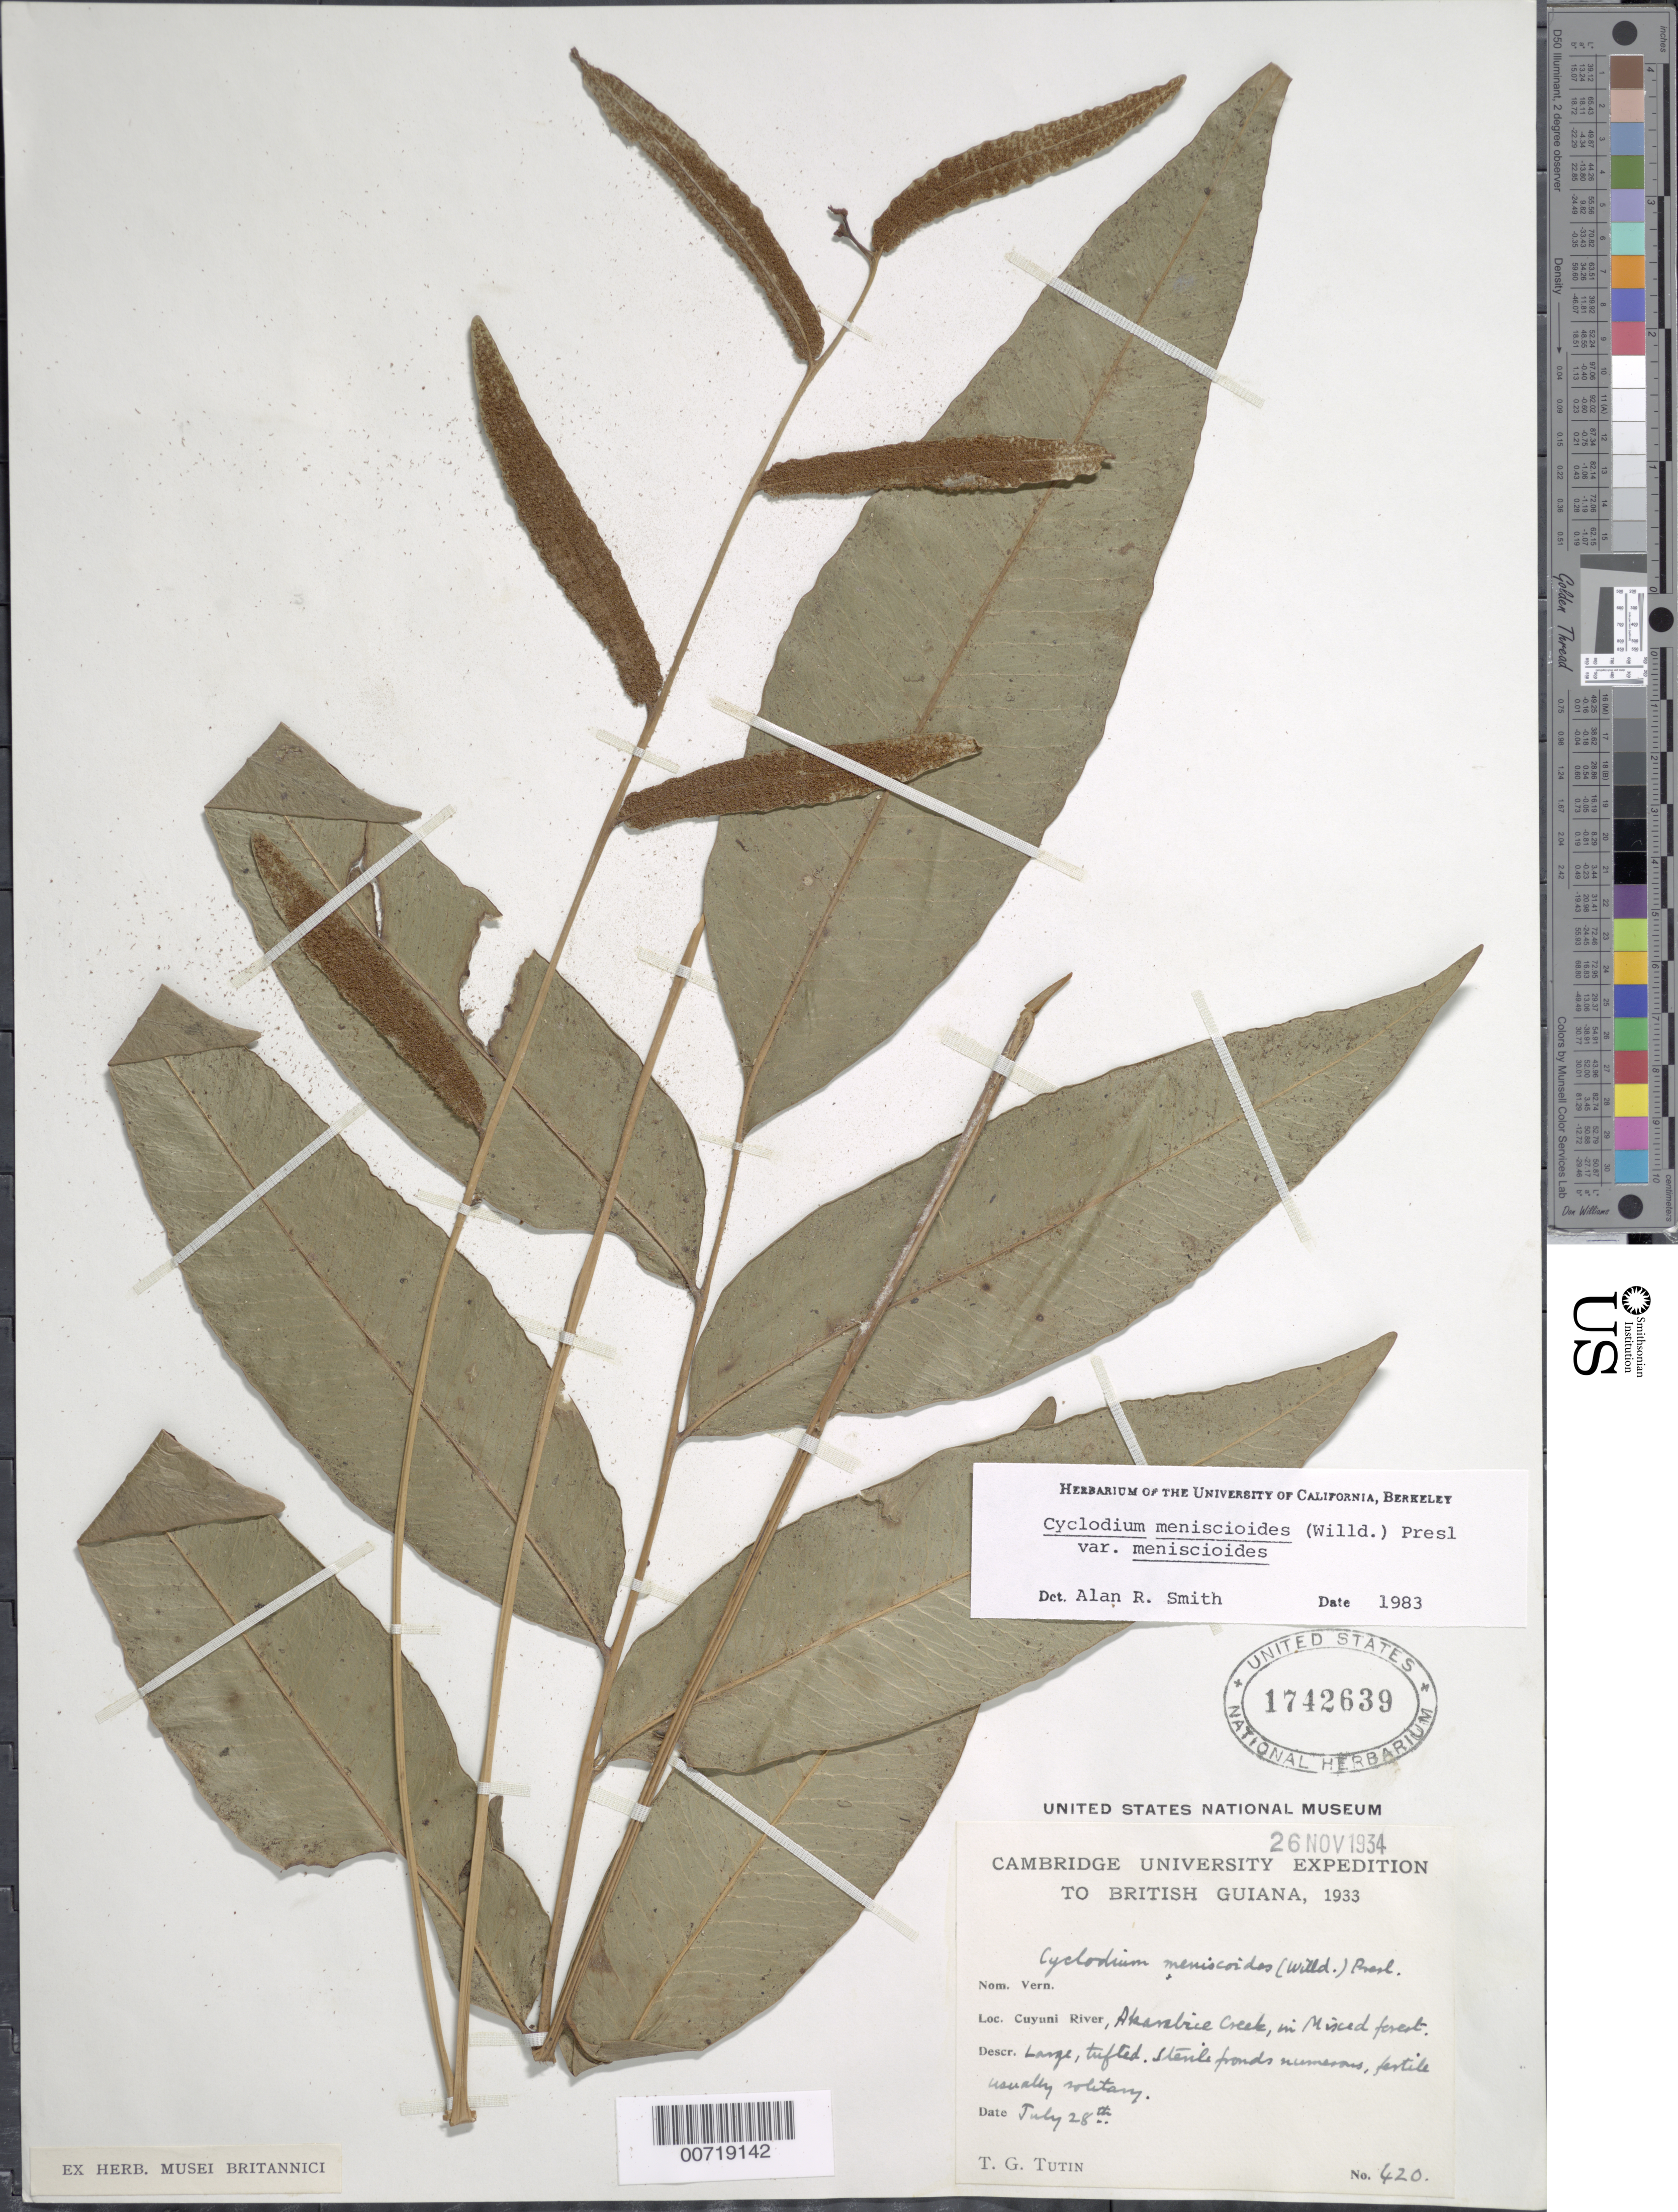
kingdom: Plantae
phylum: Tracheophyta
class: Polypodiopsida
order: Polypodiales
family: Dryopteridaceae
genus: Cyclodium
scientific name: Cyclodium meniscioides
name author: (Willd.) C. Presl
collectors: T. G. Tutin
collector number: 420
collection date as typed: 28-Jul-33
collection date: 1933-07-28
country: Guyana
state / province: Cuyuni-Mazaruni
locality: Akarabice Creek, Cuyuni R.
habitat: Mixed forest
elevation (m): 91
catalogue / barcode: US 1742639